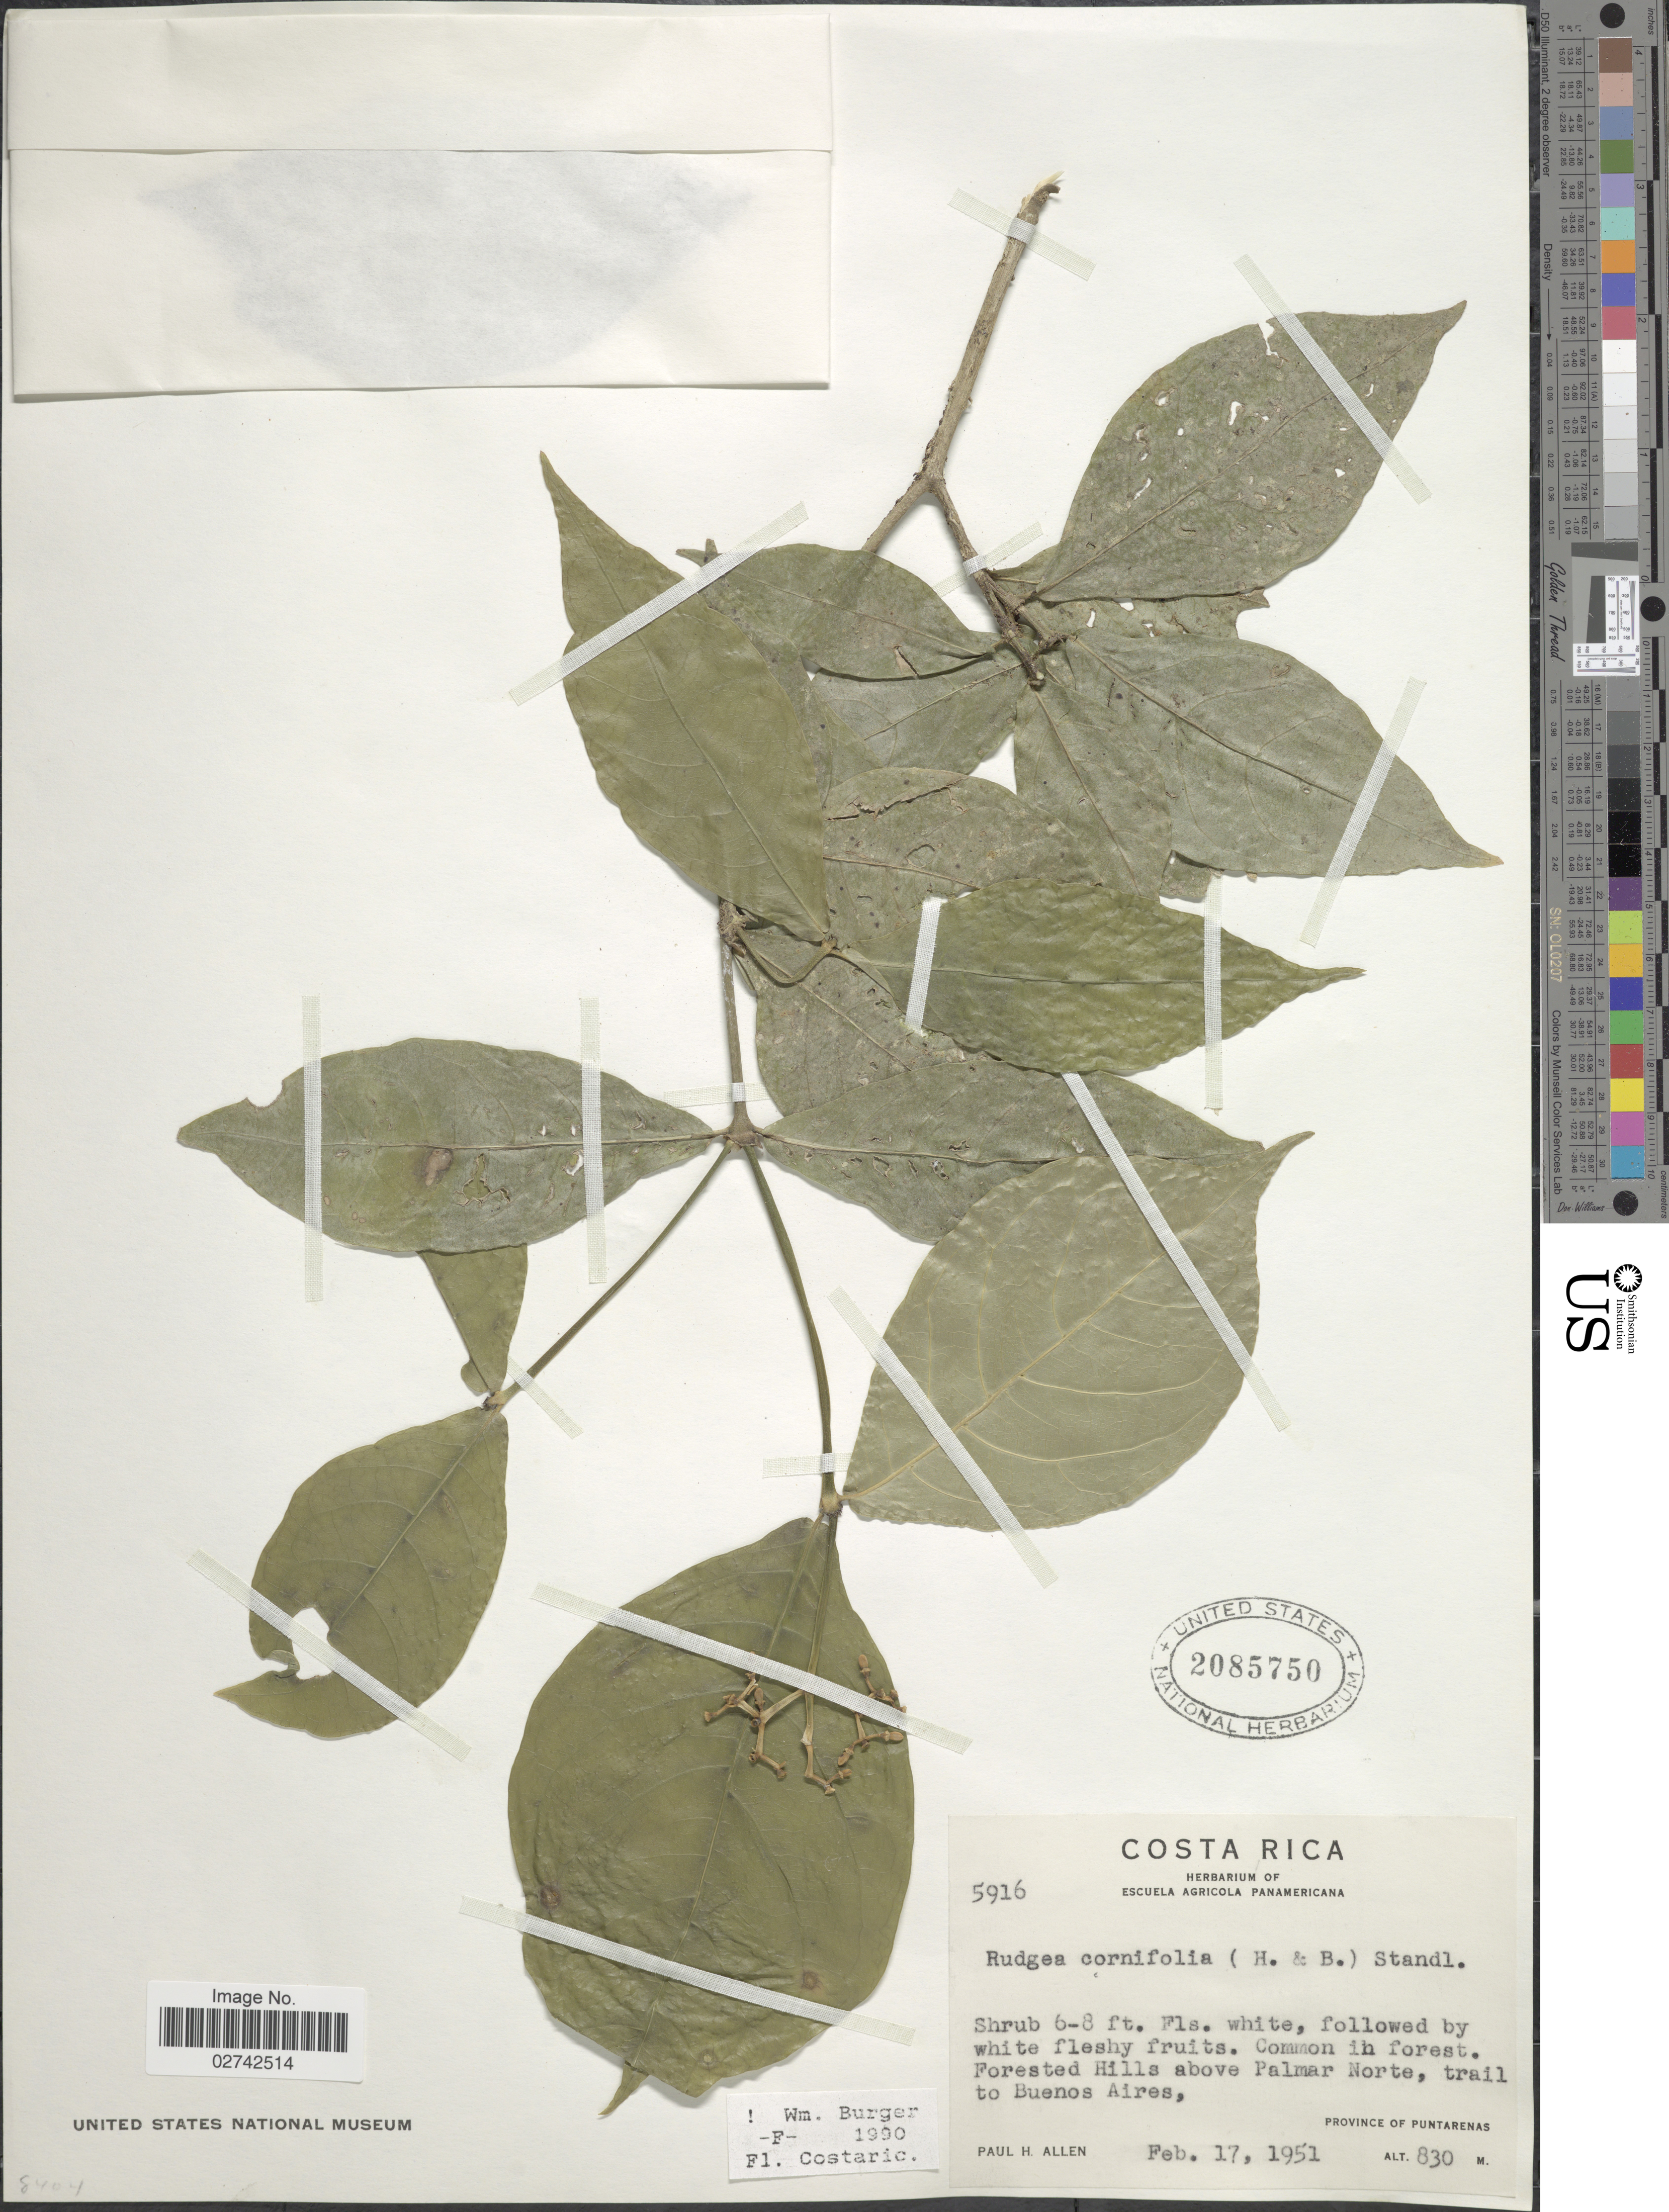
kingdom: Plantae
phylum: Tracheophyta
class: Magnoliopsida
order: Gentianales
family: Rubiaceae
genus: Rudgea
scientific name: Rudgea cornifolia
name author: (Kunth) Standl.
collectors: P. H. Allen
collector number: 5916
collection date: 1951-02-17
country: Costa Rica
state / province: Puntarenas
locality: Forested Hills above Palmar Norte, trail to Buenos Aires, Province of Puntarenas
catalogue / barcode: US 2085750